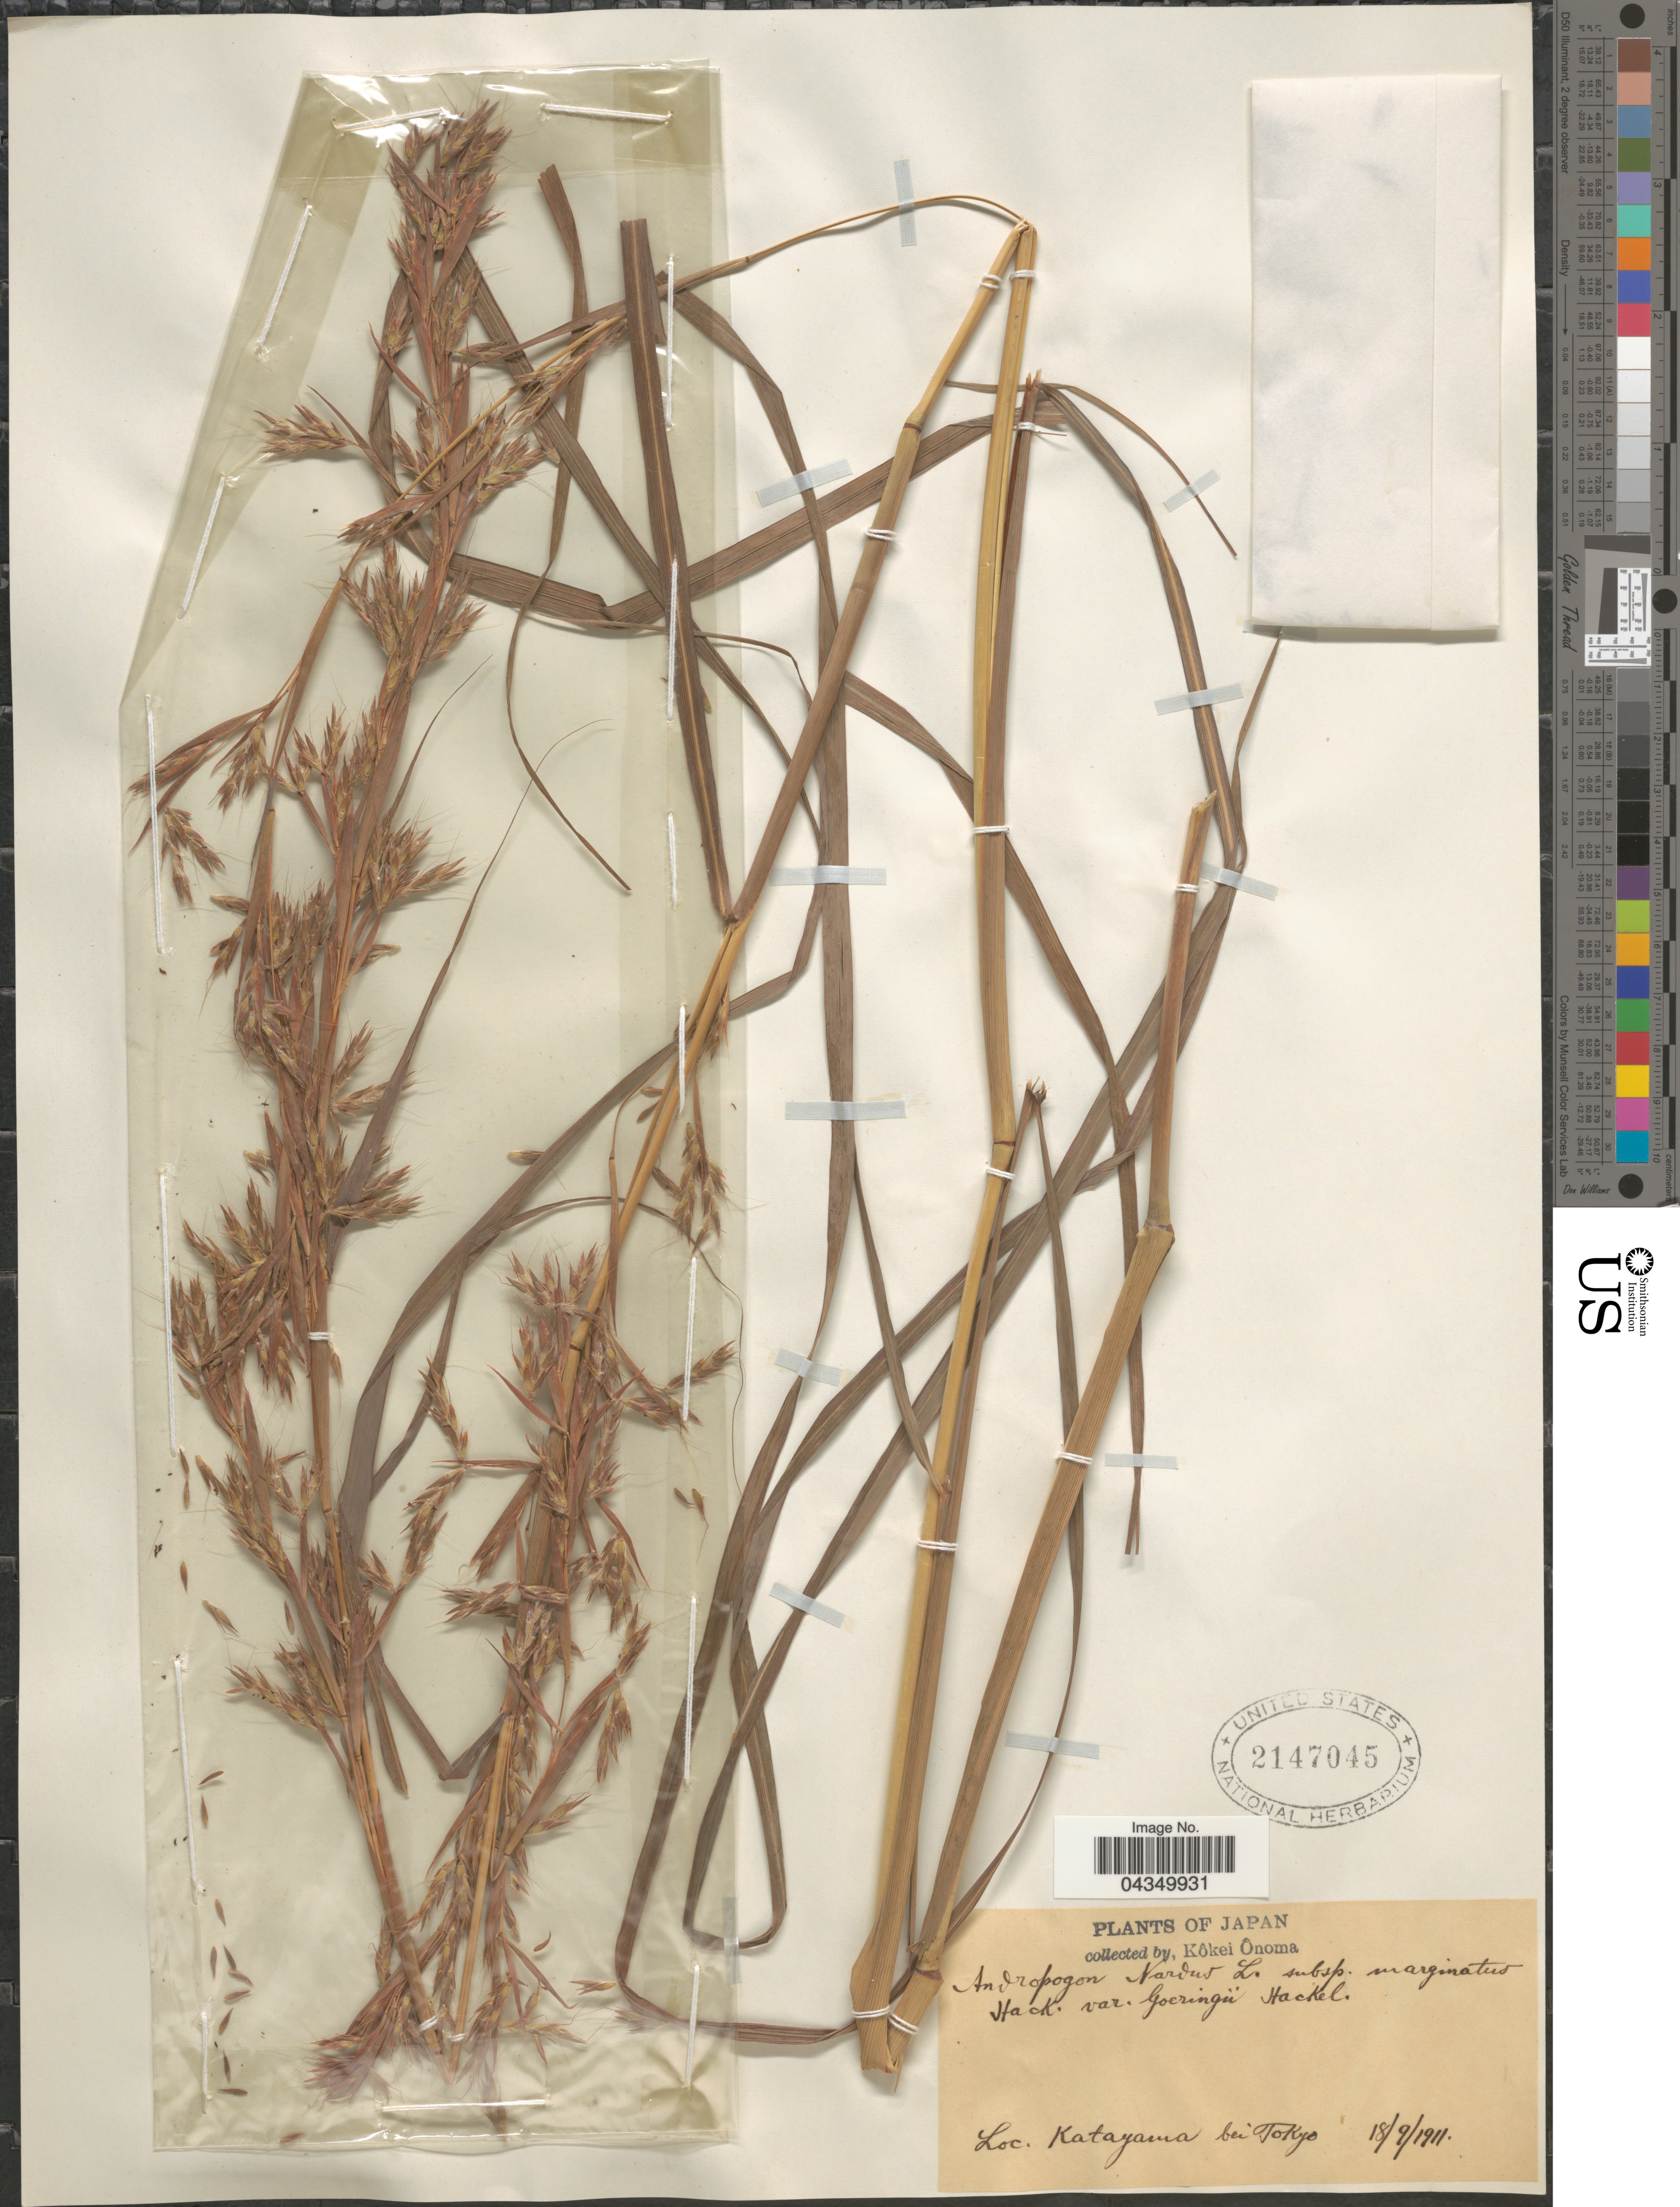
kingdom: Plantae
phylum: Tracheophyta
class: Liliopsida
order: Poales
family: Poaceae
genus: Cymbopogon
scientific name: Cymbopogon goeringii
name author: A. Camus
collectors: K. Onoma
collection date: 1911-09-18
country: Japan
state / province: Tokyo, Federal City of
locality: Katayama bei Tokyo.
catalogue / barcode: US 2147045